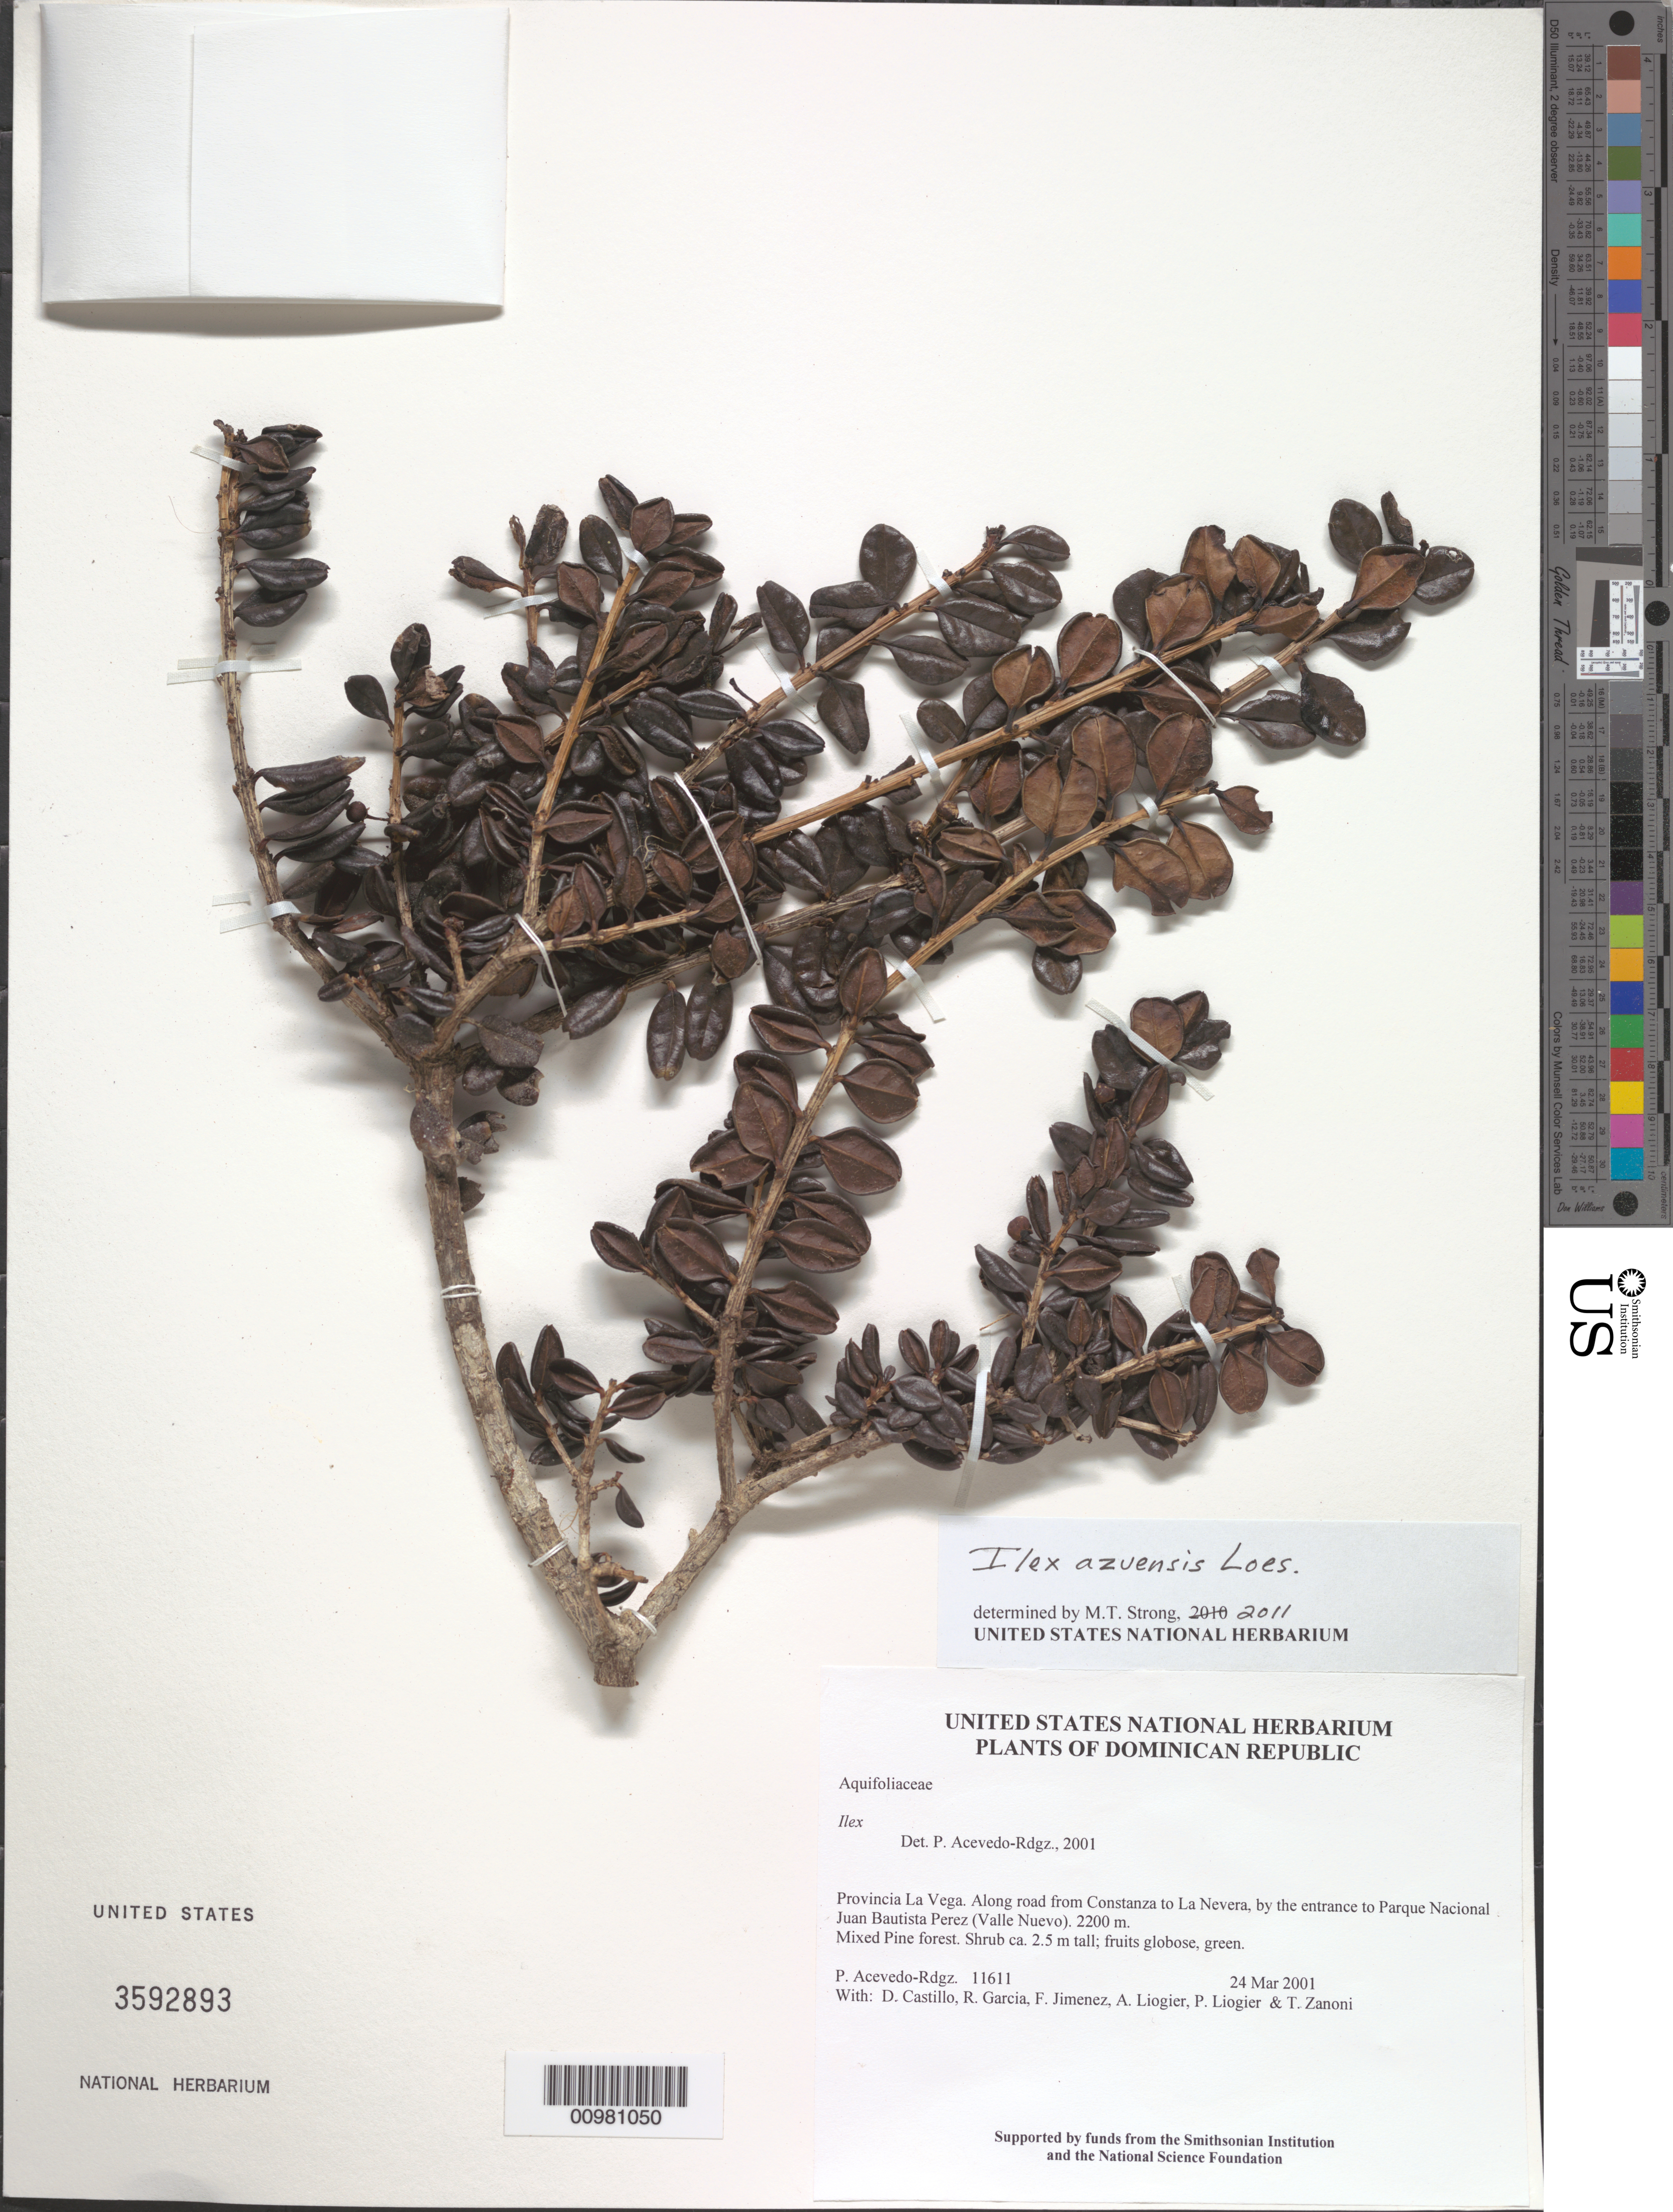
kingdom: Plantae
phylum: Tracheophyta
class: Magnoliopsida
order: Aquifoliales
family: Aquifoliaceae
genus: Ilex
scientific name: Ilex azuensis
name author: Loes.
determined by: Strong, M. T., (US), Smithsonian Institution - National Museum of Natural History (UNITED STATES)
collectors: P. Acevedo-Rodr., D. Castillo, R. G. García, F. Jimenez, A. H. Liogier, M. P. Liogier & T. A. Zanoni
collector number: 11611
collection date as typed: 24 Mar 2001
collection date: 2001-03-24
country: Dominican Republic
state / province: La Vega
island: Hispaniola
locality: Provincia La Vega. Along road from Constanza to La Nevera, by the entrance to Parque Nacional Juan Bautista Perez (Valle Nuevo).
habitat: Mixed Pine forest.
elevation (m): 2200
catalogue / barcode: US 3592893